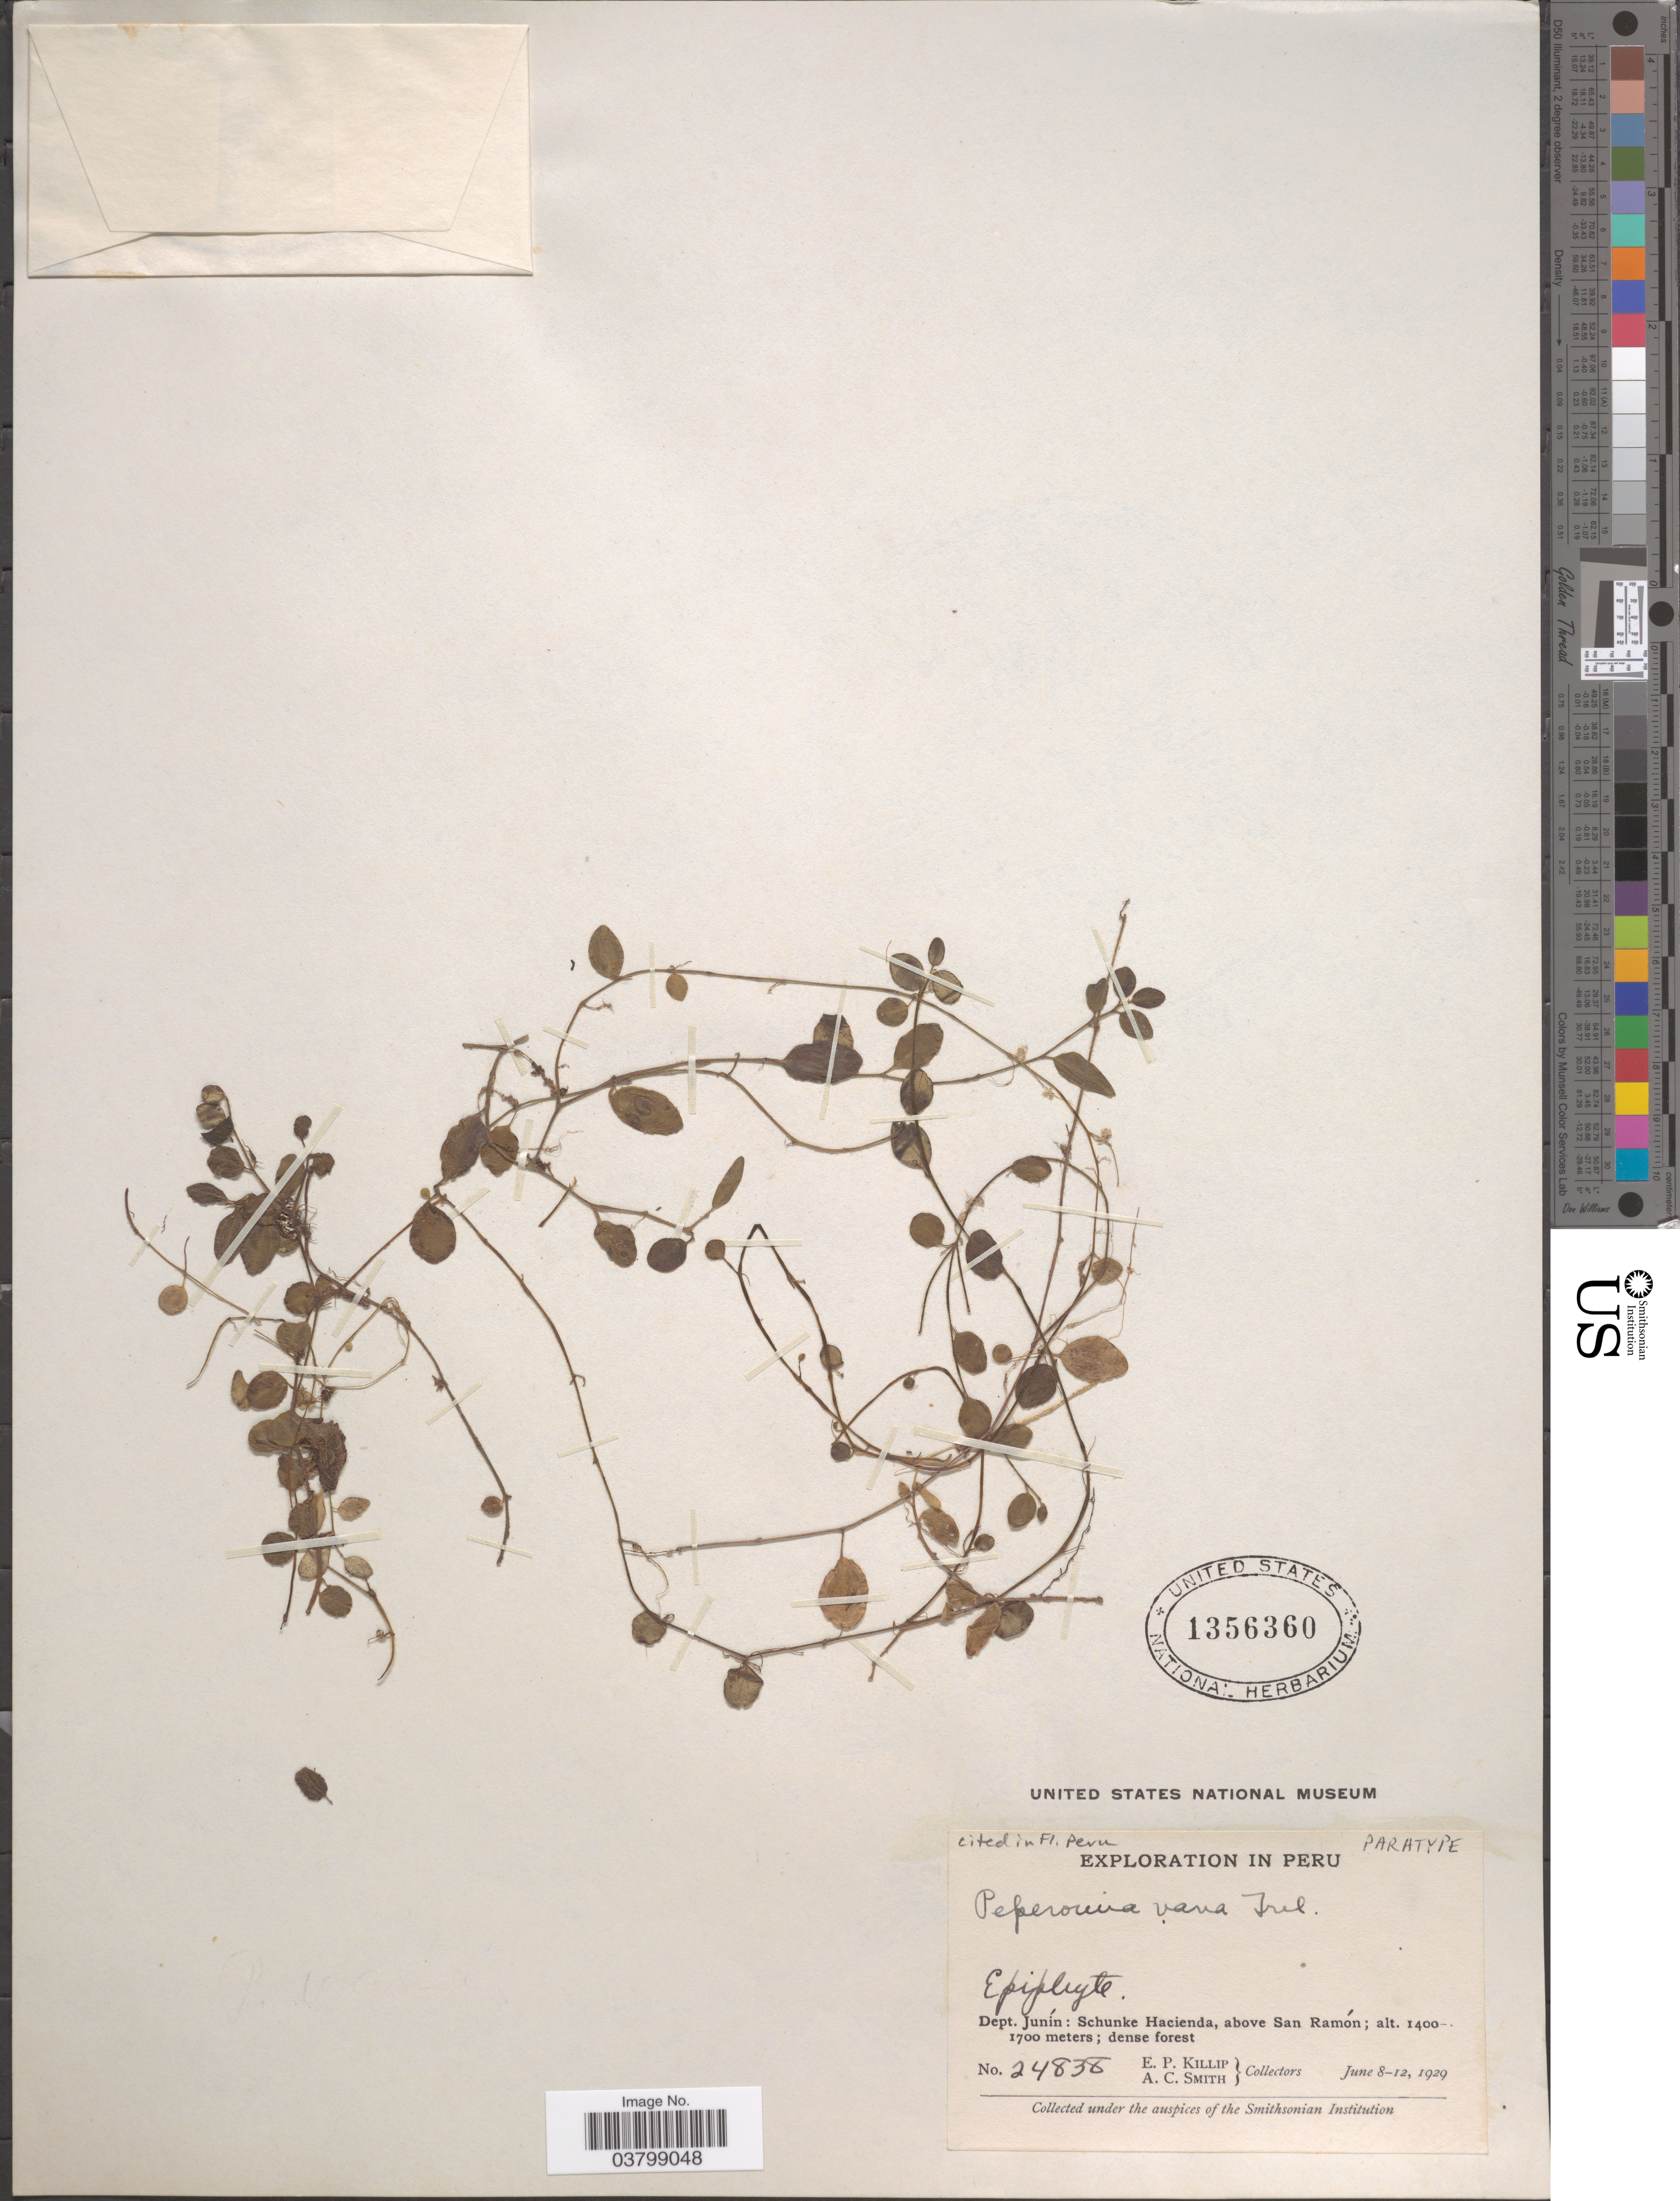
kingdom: Plantae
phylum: Tracheophyta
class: Magnoliopsida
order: Piperales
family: Piperaceae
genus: Peperomia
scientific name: Peperomia vana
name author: Trel. in J.F. Macbr.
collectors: E. P. Killip & A. C. Smith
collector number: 24838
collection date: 1929-06-08/1929-06-12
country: Peru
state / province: Junín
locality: Dept. Junín: Schunke Hacienda, above San Ramón.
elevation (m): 1400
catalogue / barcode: US 1356360